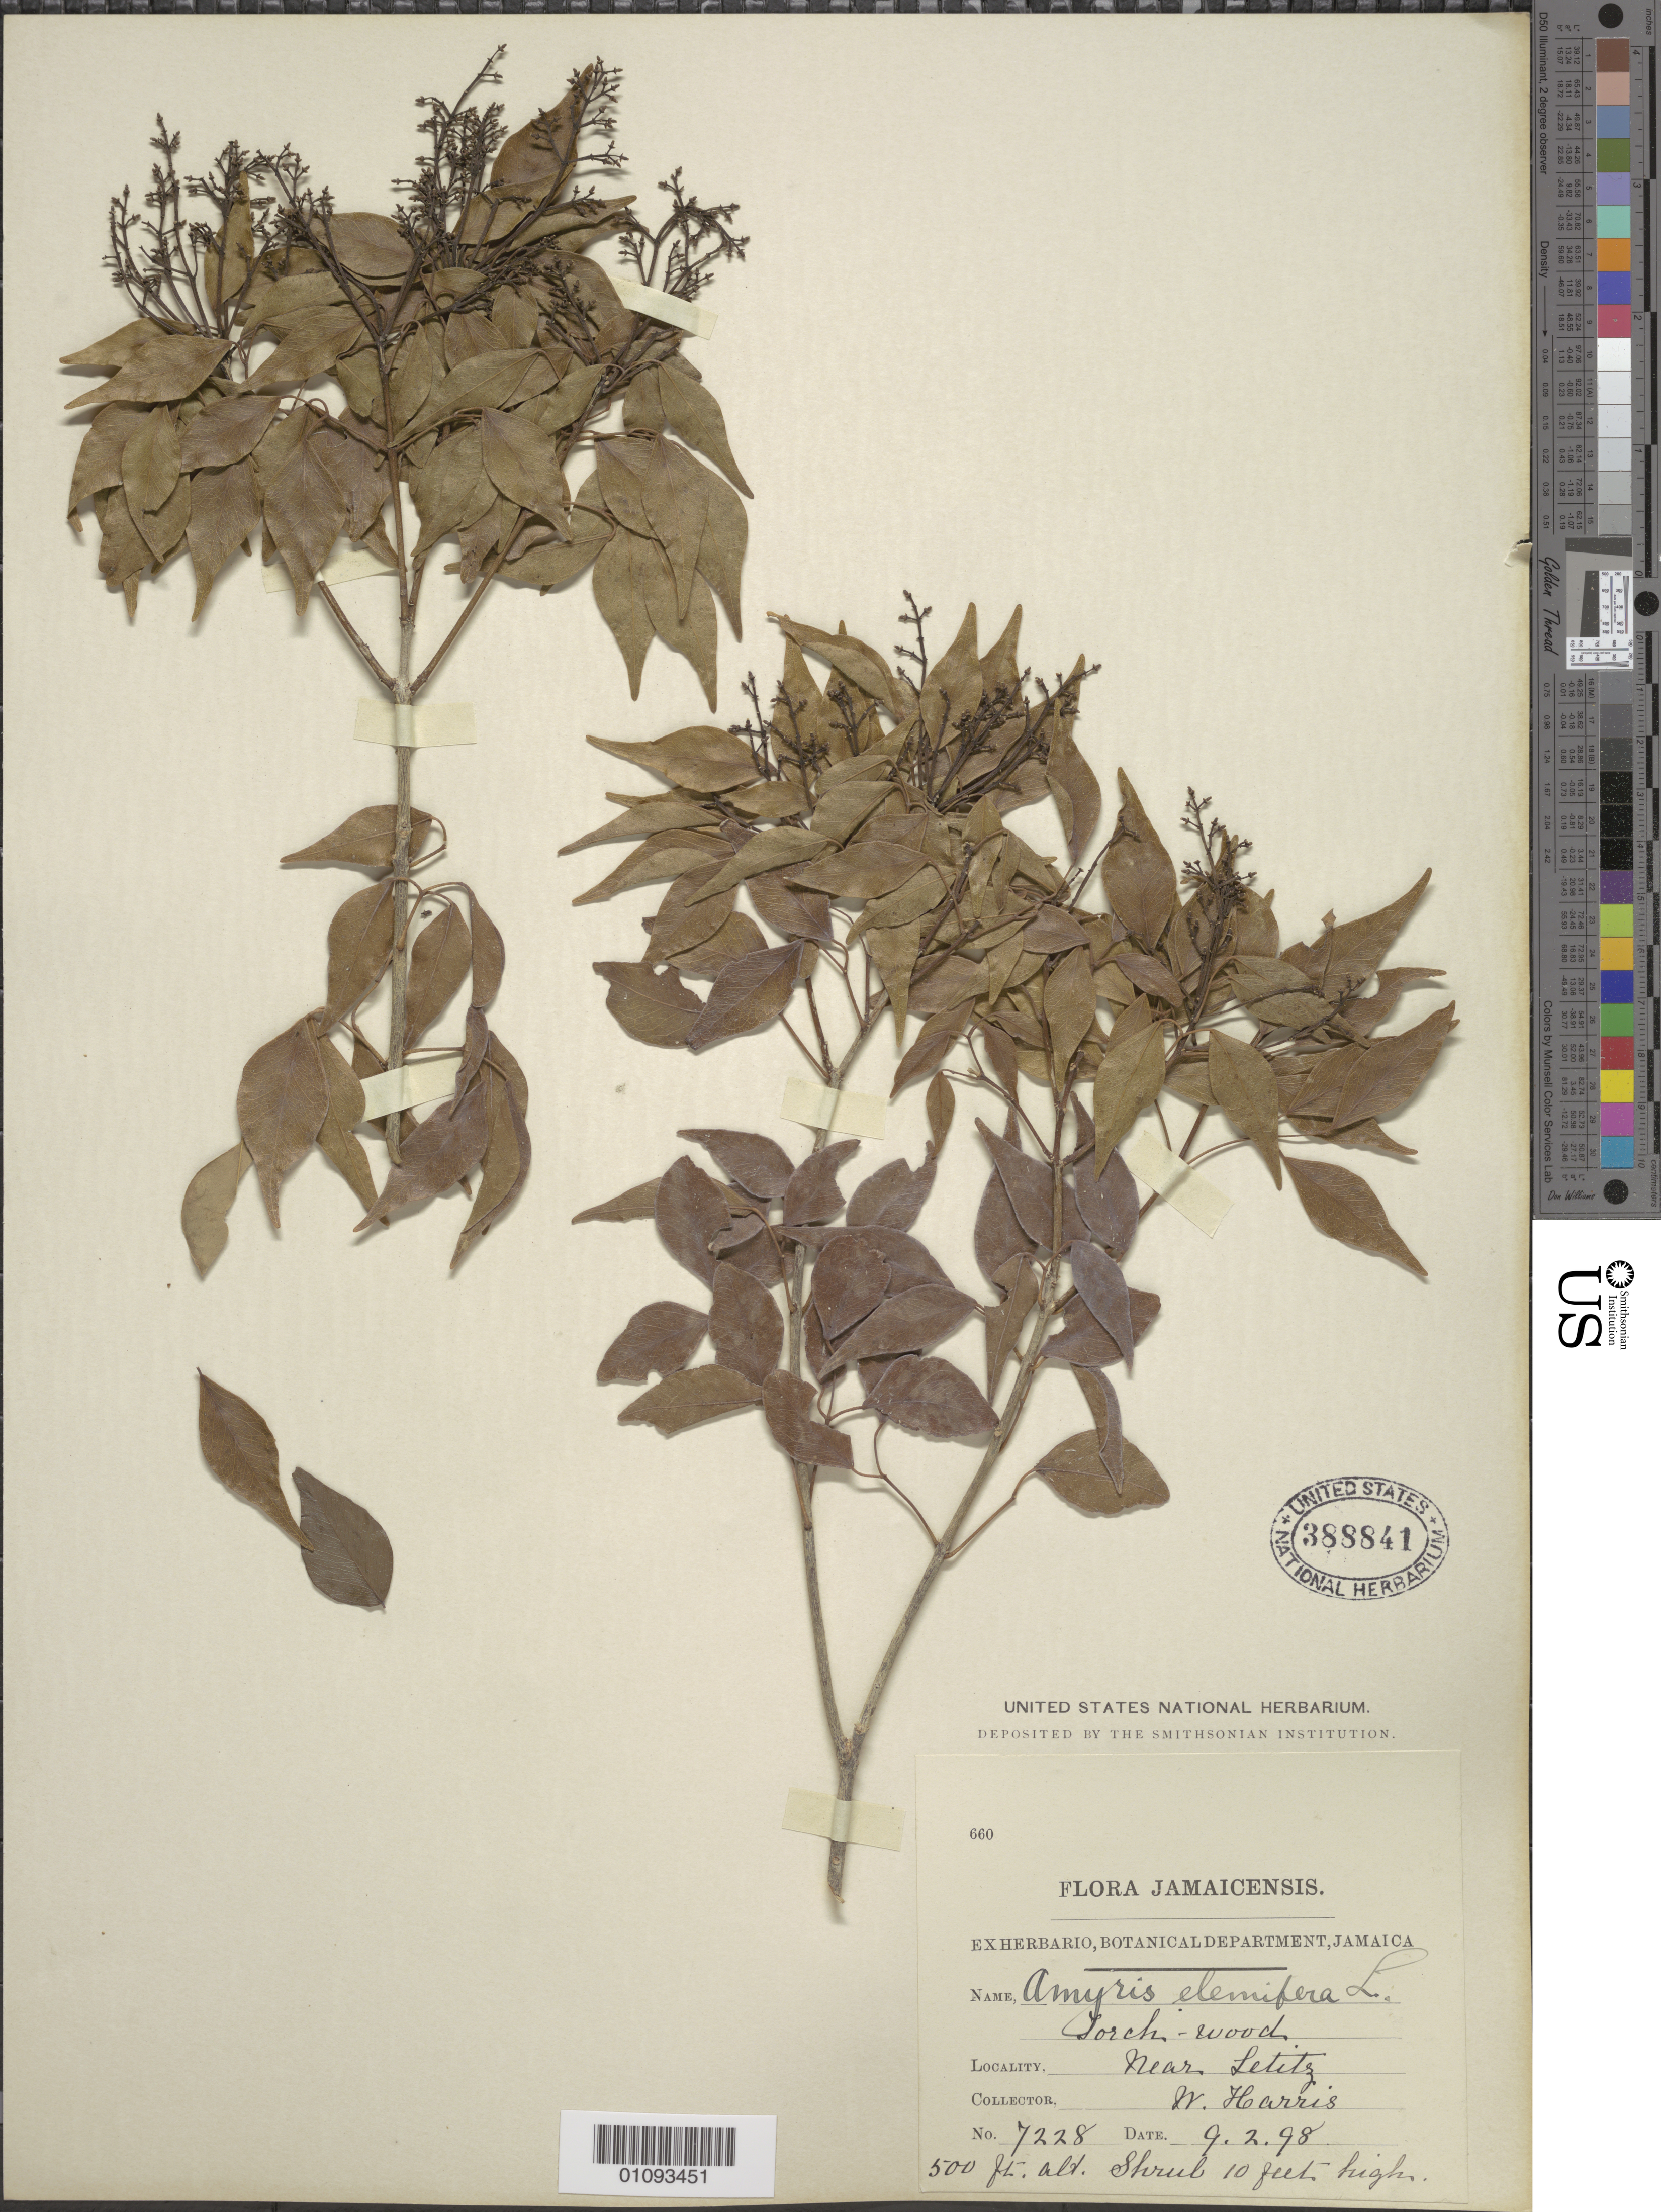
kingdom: Plantae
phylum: Tracheophyta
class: Magnoliopsida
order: Sapindales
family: Rutaceae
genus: Amyris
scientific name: Amyris elemifera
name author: L.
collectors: W. Harris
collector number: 7228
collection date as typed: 09 Feb 1898 or 02 Sep 1898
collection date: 1898-02-09 or 1898-09-02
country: Jamaica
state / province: Manchester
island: Jamaica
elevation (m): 152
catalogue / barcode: US 388841